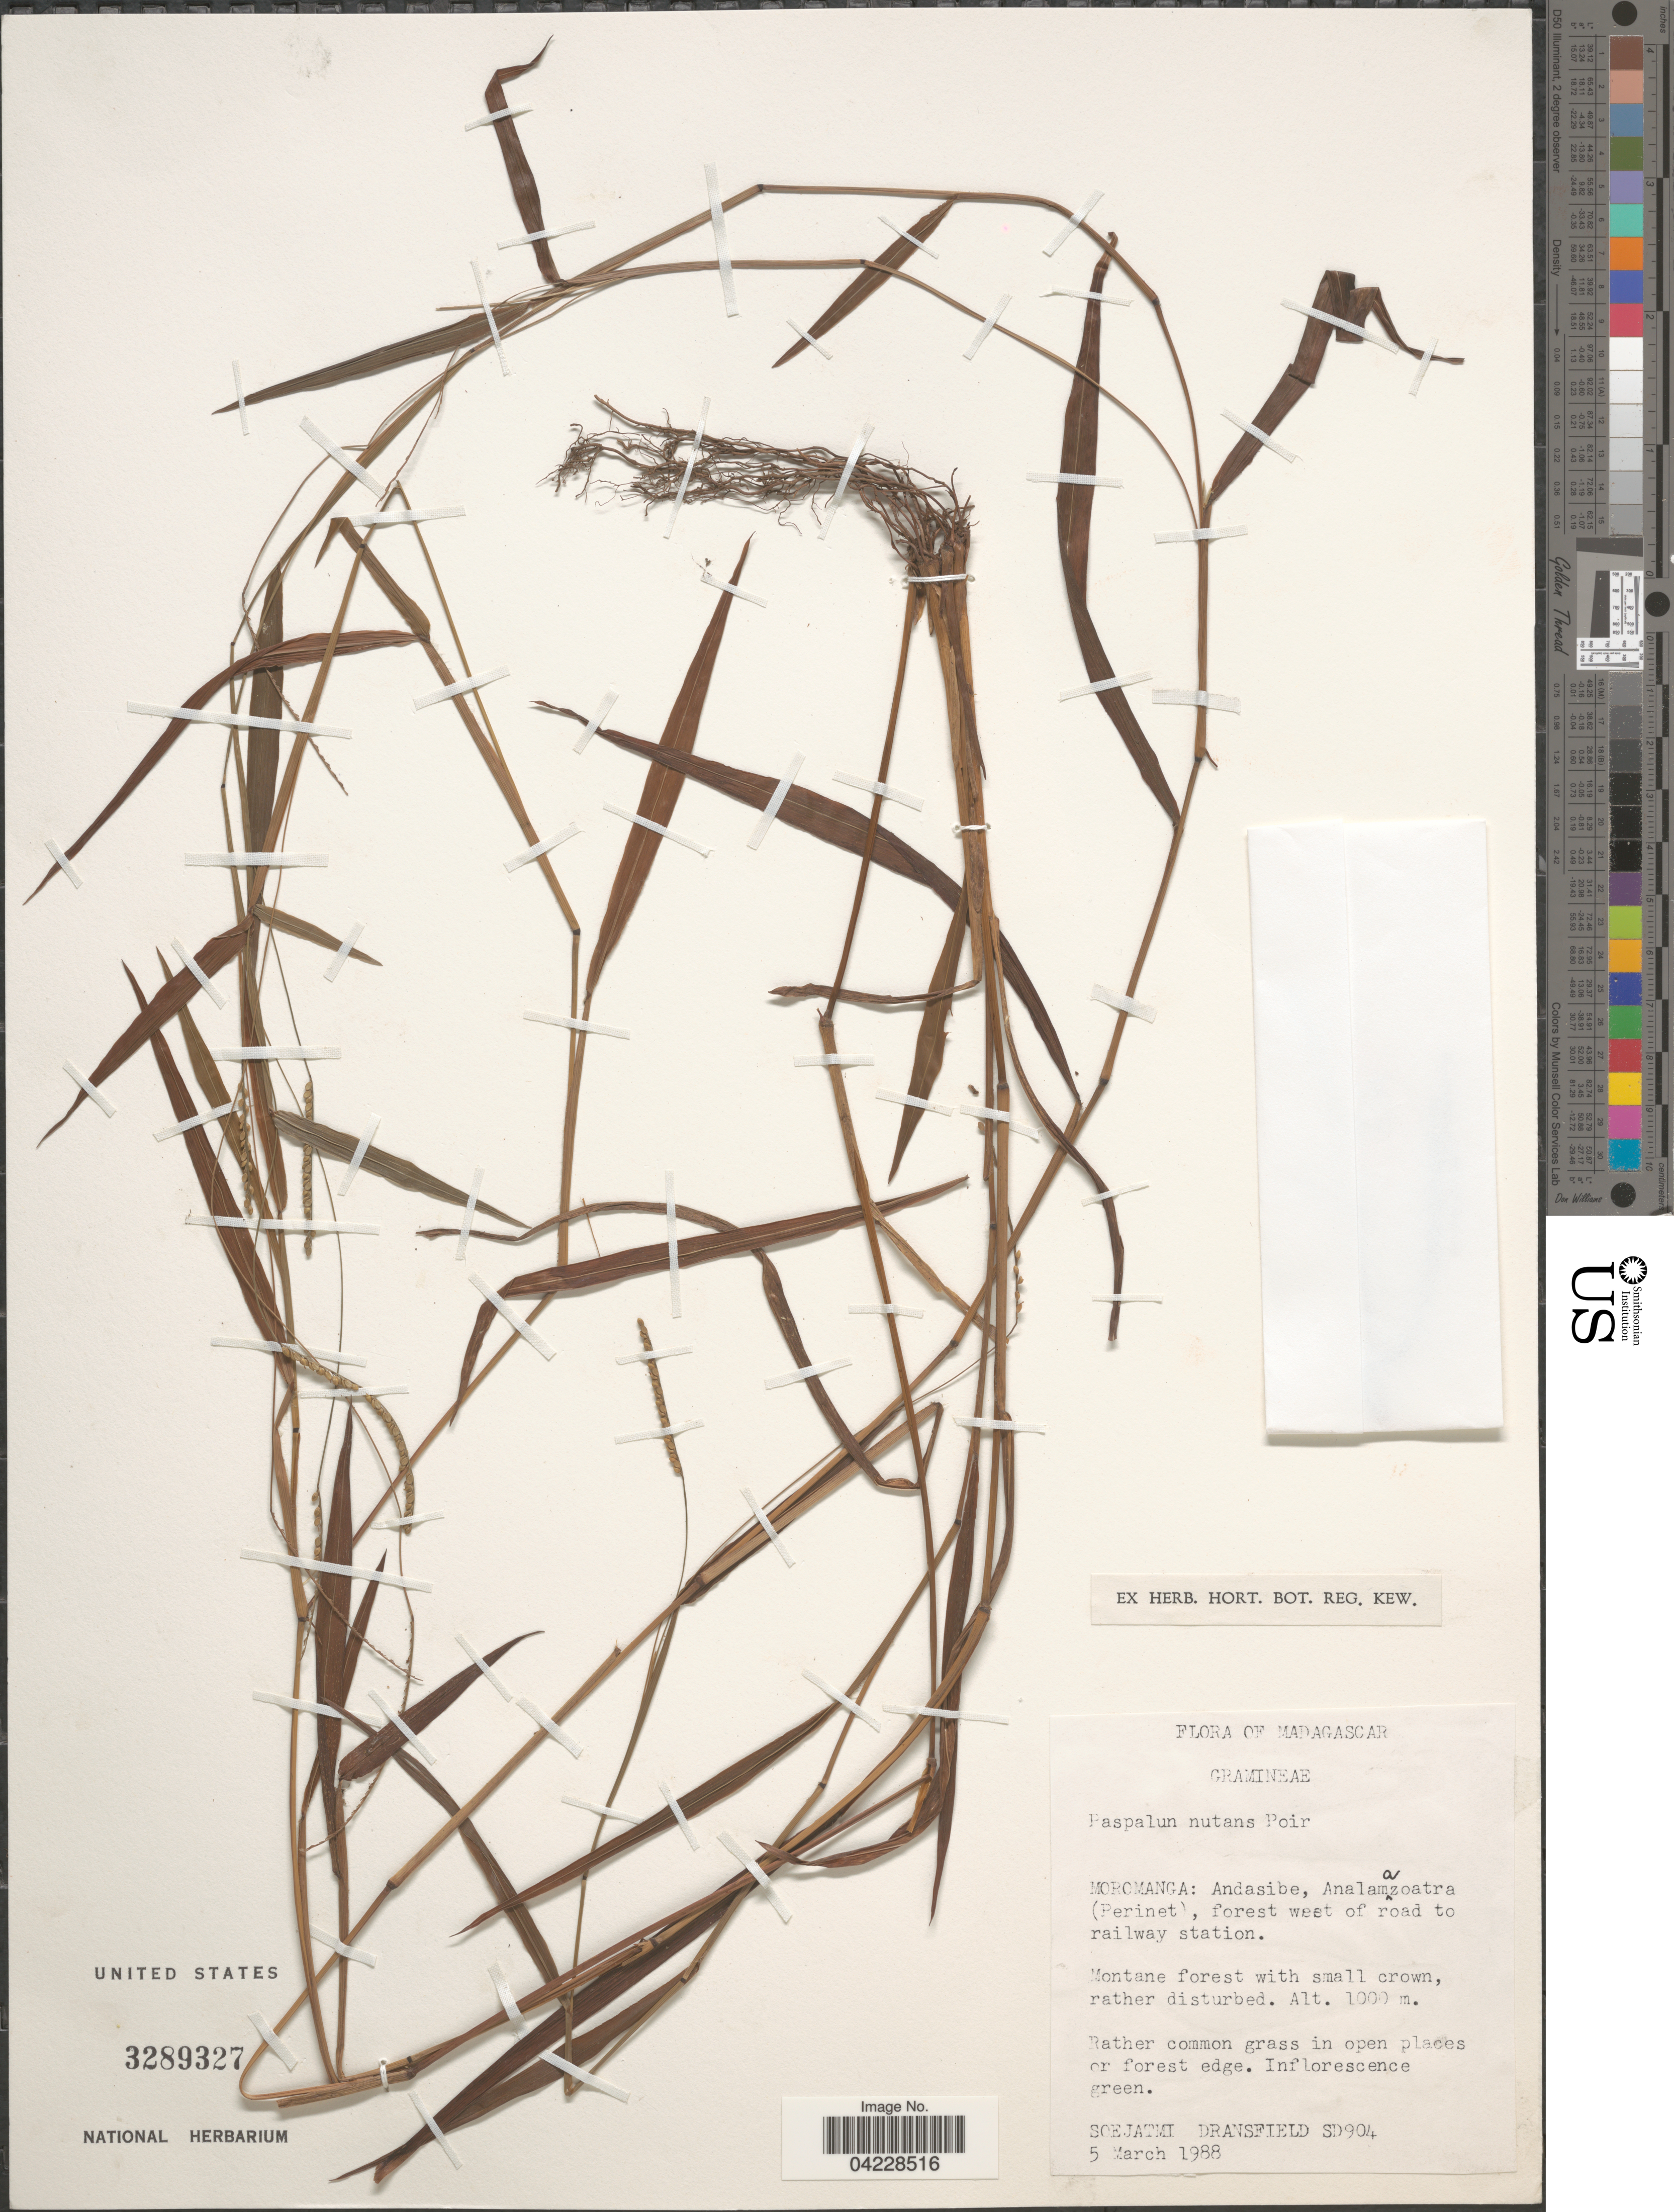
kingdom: Plantae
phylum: Tracheophyta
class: Liliopsida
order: Poales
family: Poaceae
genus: Paspalum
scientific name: Paspalum nutans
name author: Lam.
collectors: S. Dransfield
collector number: SD904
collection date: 1988-03-05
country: Madagascar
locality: Moromanga: Andasibe, Analamazoatra (Perinet), forest west of road to railway station.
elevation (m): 1000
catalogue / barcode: US 3289327